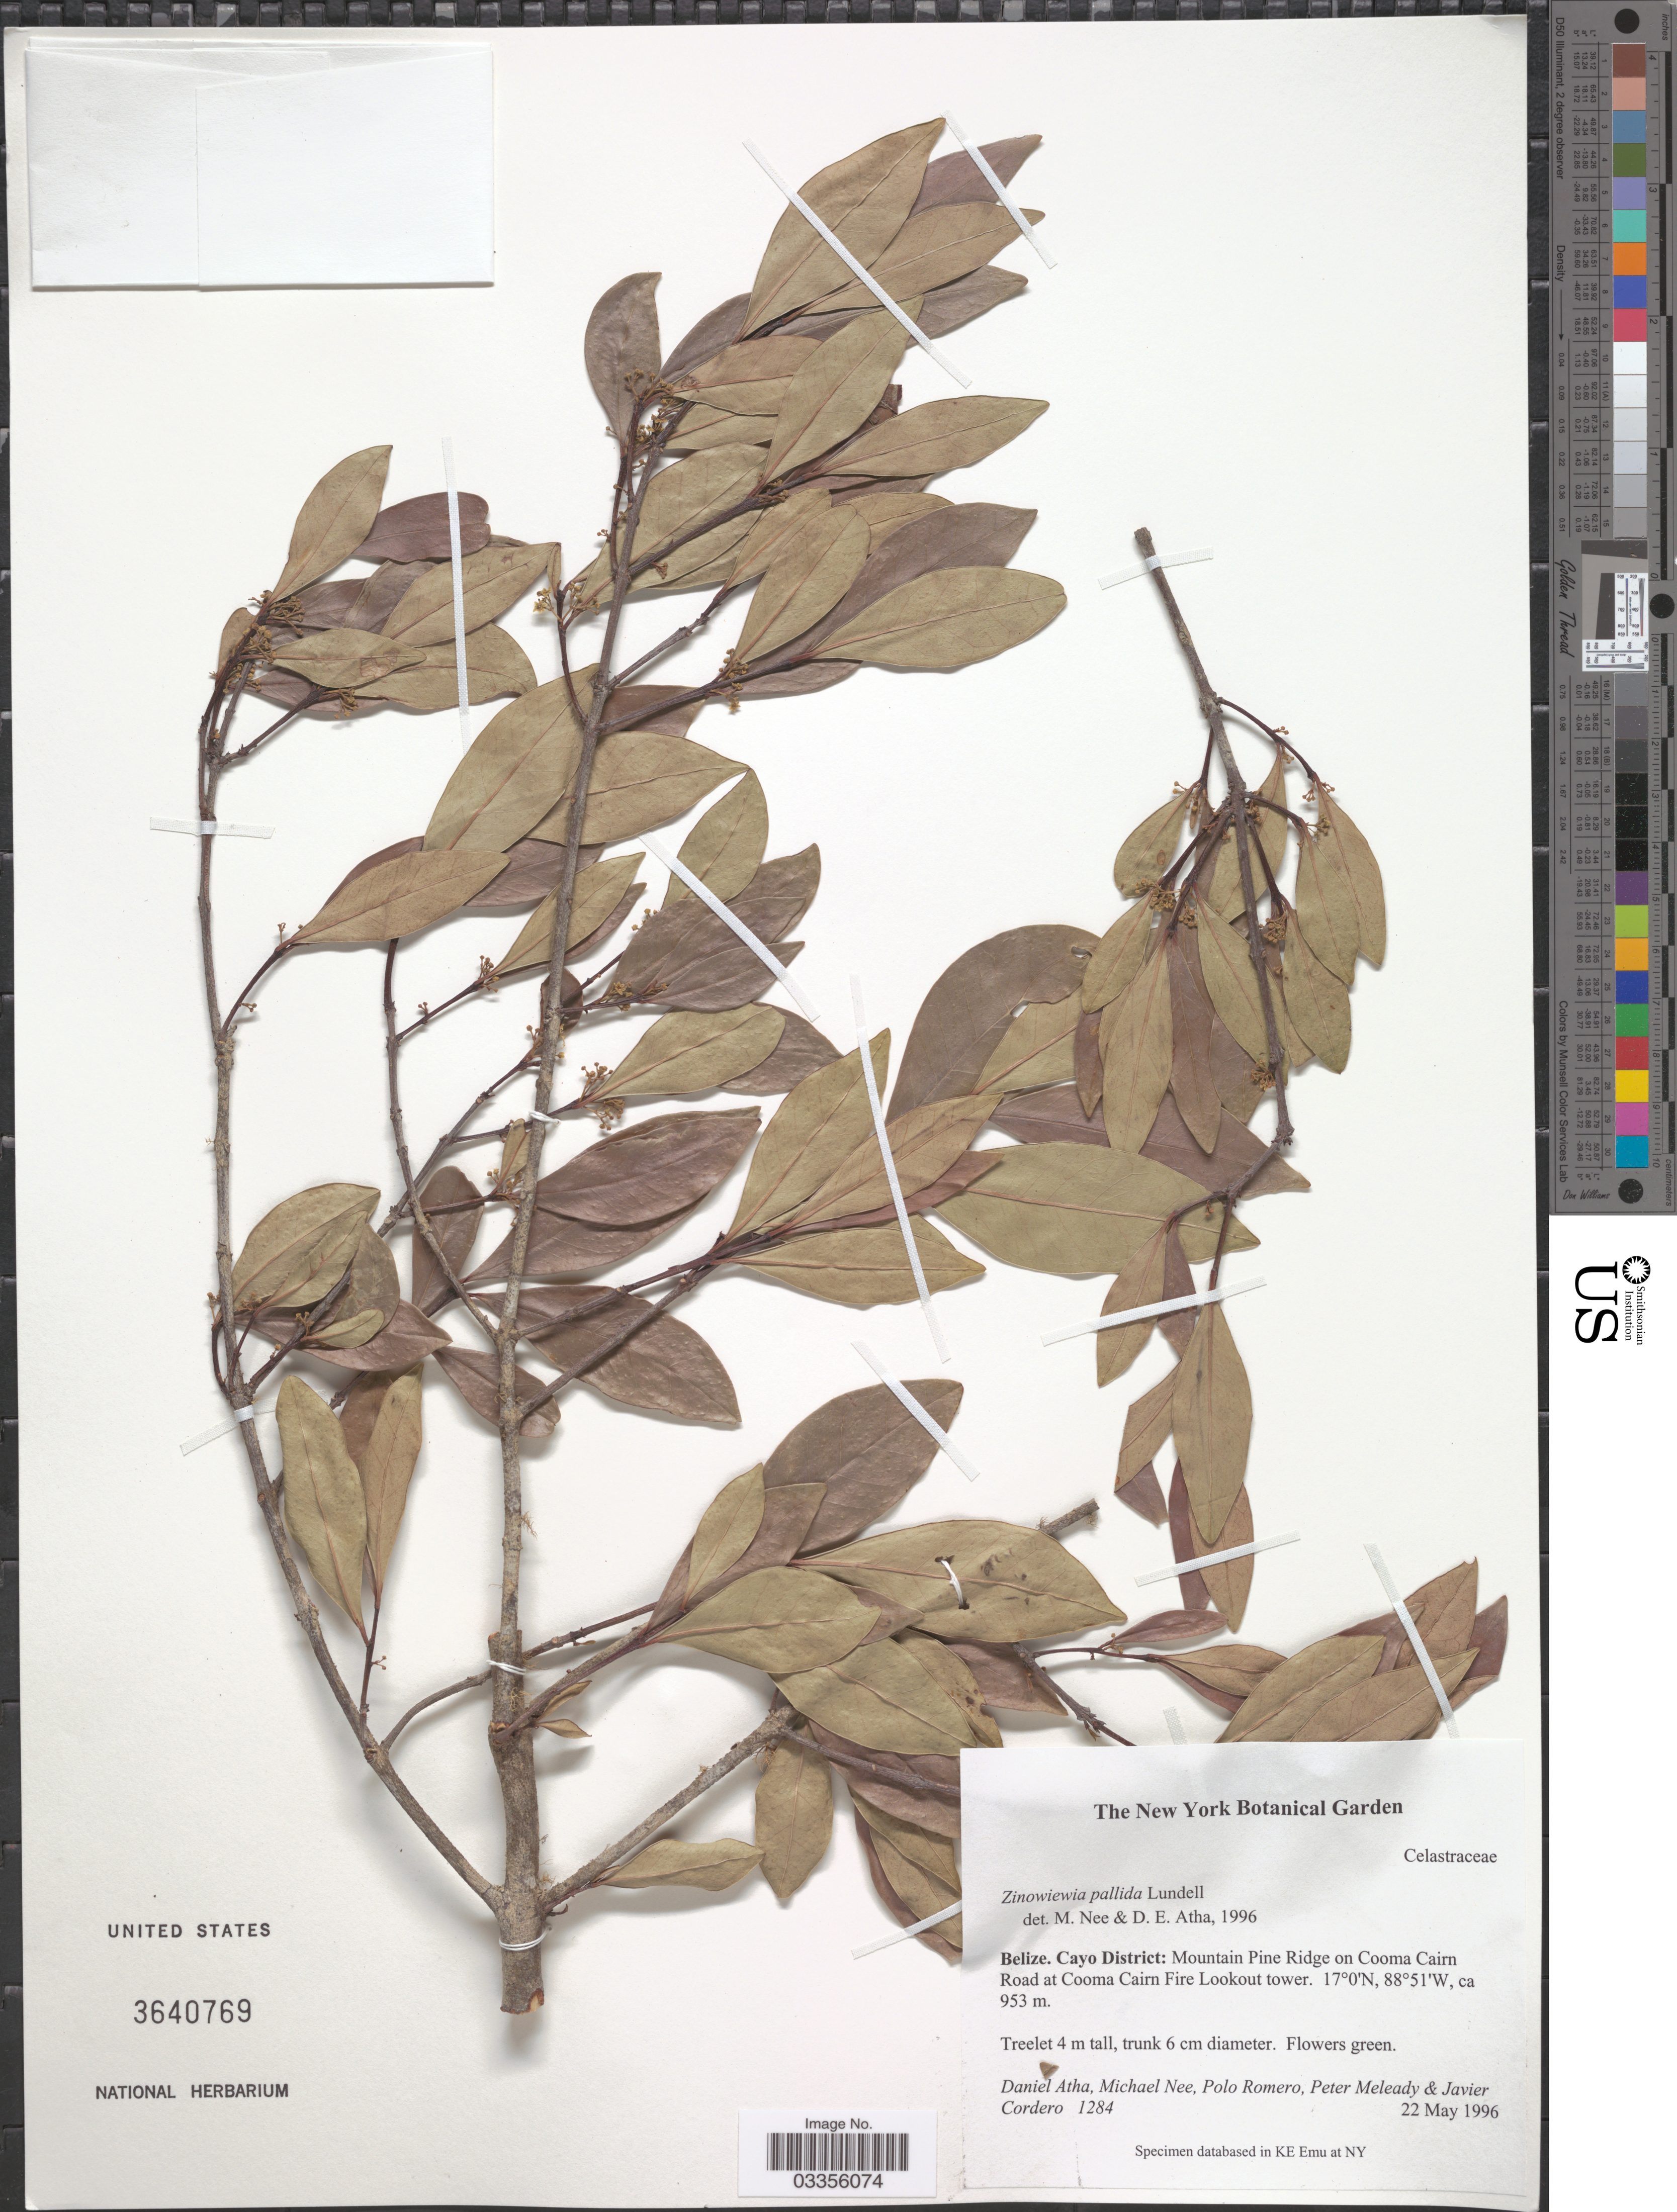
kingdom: Plantae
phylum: Tracheophyta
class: Magnoliopsida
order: Celastrales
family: Celastraceae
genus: Zinowiewia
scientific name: Zinowiewia pallida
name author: Lundell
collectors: D. Atha, M. Nee, P. Romero, P. Meleady & J. Cordero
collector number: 1284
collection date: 1996-05-22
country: Belize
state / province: Cayo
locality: Cayo District: Mountain Pine Ridge on Cooma Cairn Road at Cooma Cairn Fire Lookout tower.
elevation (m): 953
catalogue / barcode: US 3640769